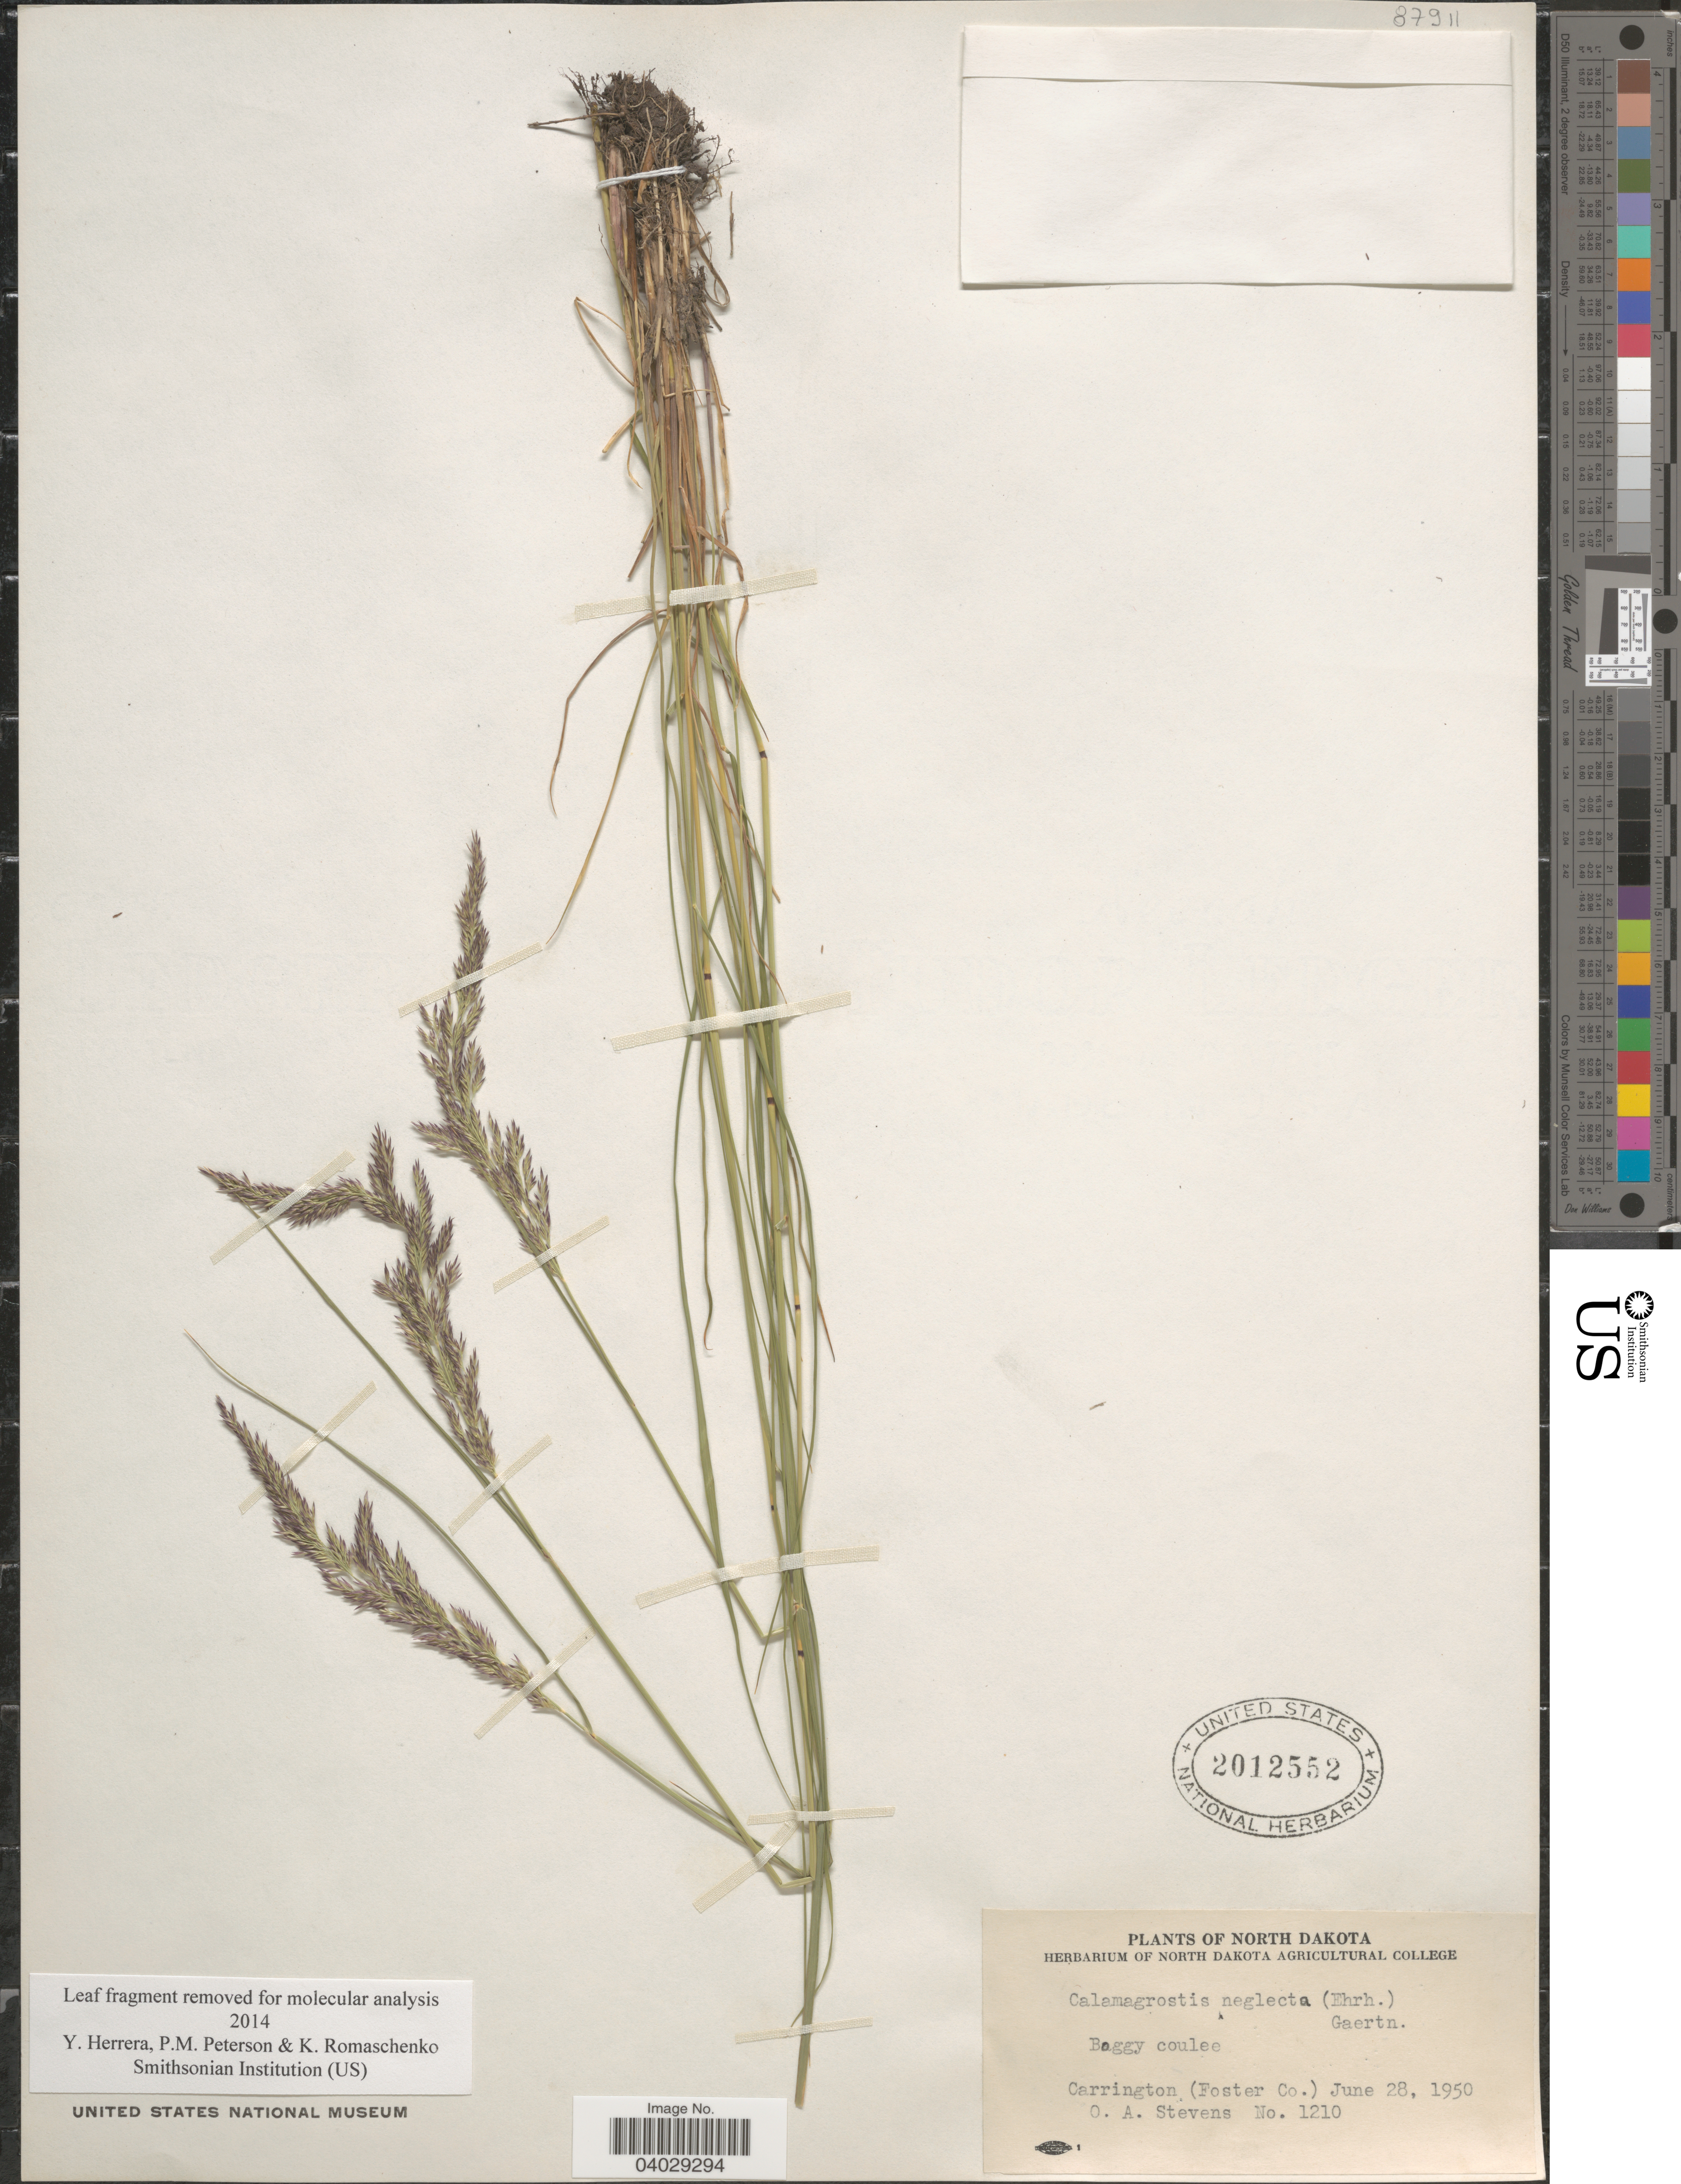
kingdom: Plantae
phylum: Tracheophyta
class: Liliopsida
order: Poales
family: Poaceae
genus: Calamagrostis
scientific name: Calamagrostis neglecta (Ehrh.) Gaertner et al.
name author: (Ehrhart) G. Gaertn. et al.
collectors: O. A. Stevens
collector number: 1210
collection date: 1950-06-28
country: United States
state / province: North Dakota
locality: Carrington (Foster Co.).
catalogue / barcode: US 2012552